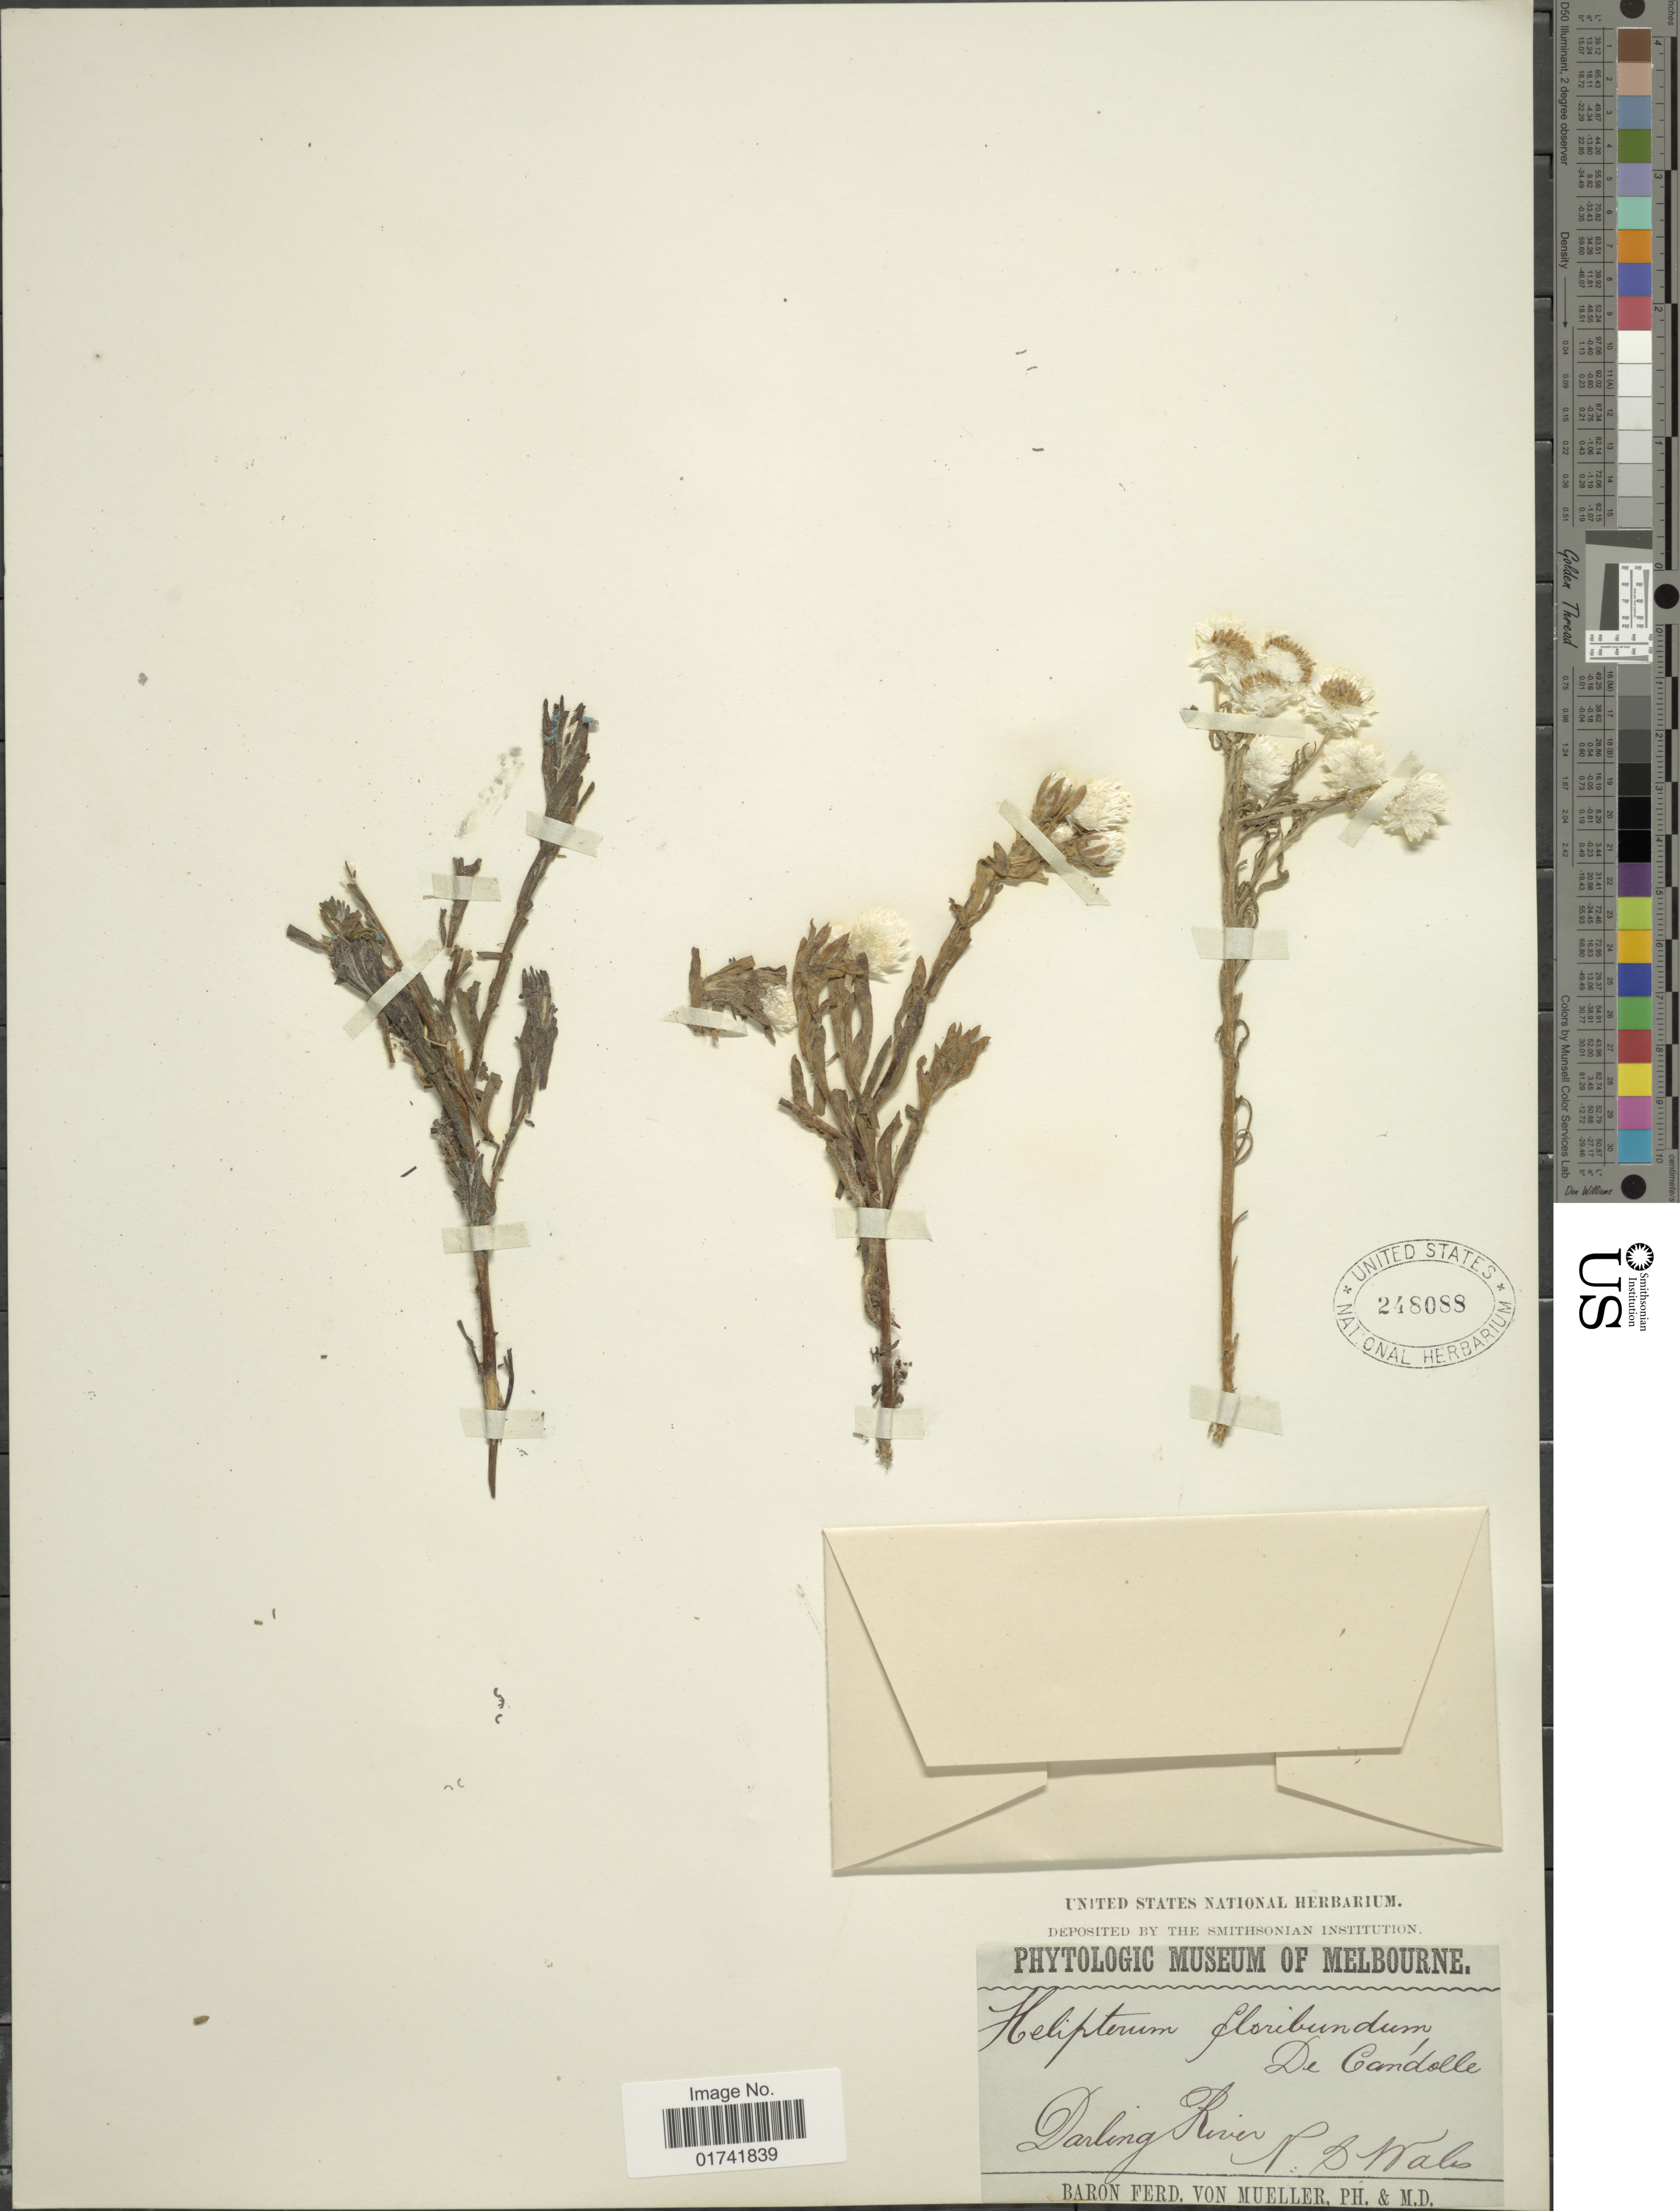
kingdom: Plantae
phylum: Tracheophyta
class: Magnoliopsida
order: Asterales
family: Asteraceae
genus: Rhodanthe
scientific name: Rhodanthe floribunda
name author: (A. Cunn. ex DC.) Paul G. Wilson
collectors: F. von Mueller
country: Australia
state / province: New South Wales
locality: Darling River.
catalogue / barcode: US 248088